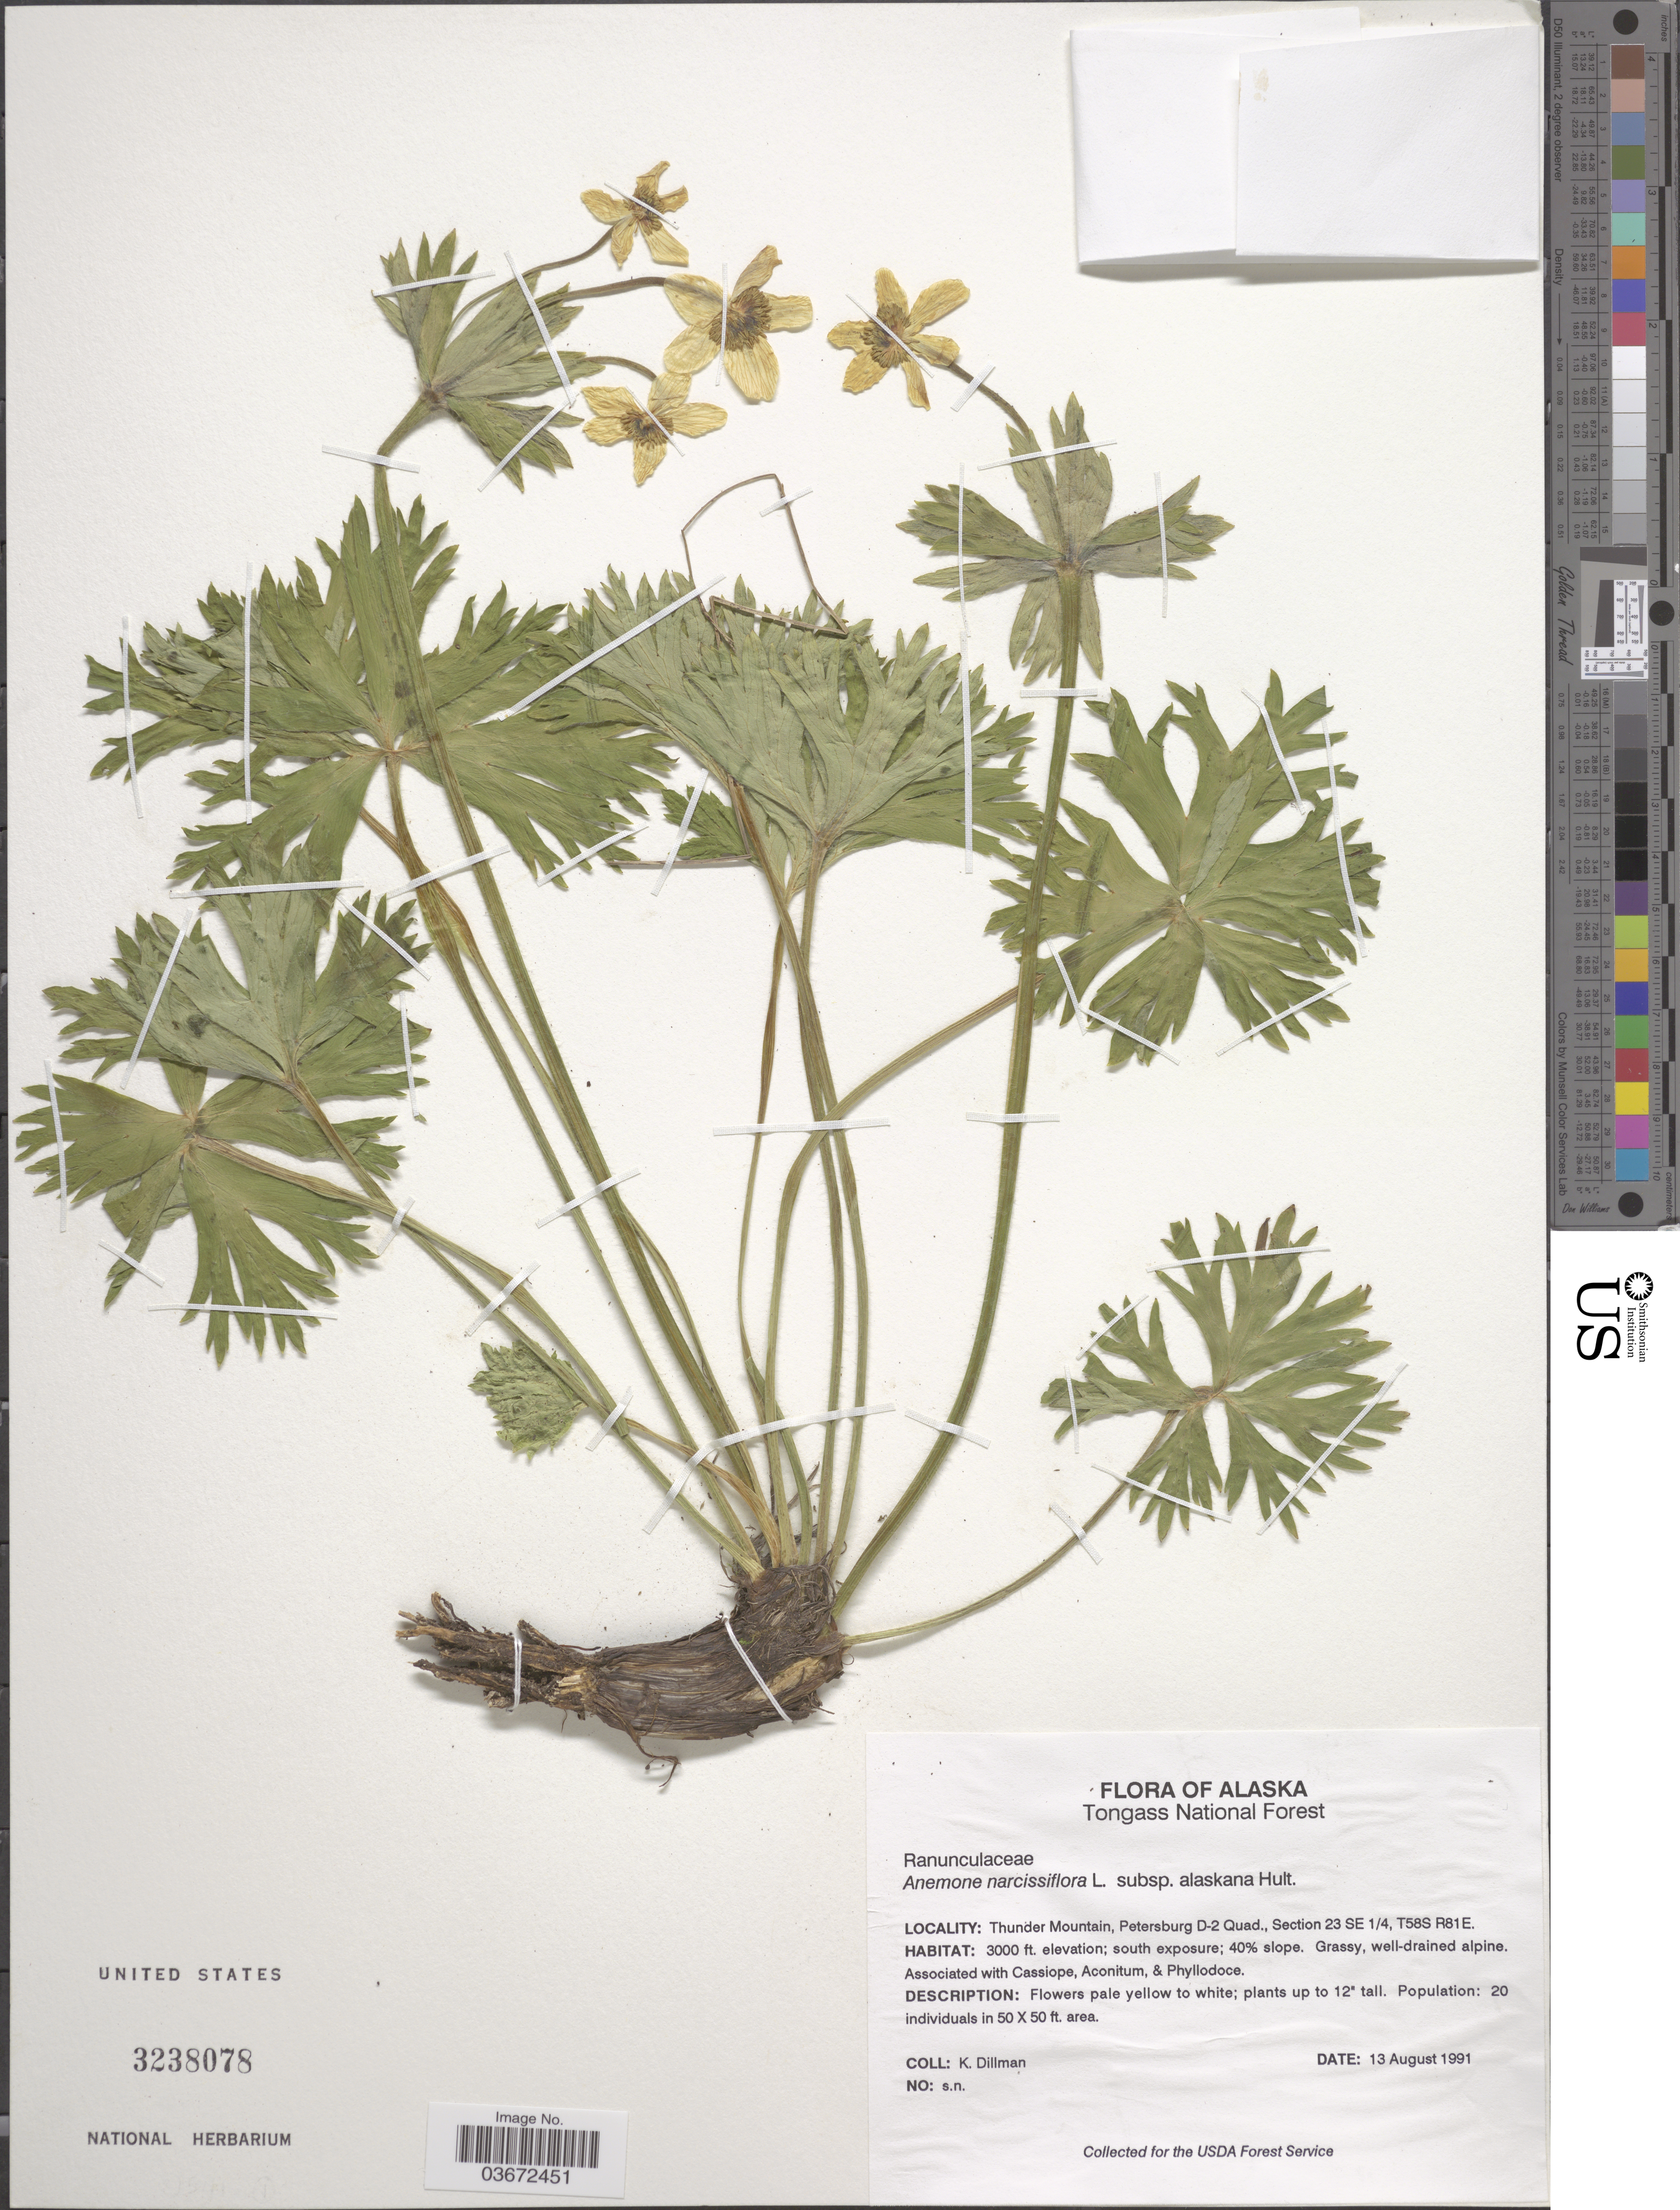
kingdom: Plantae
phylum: Tracheophyta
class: Magnoliopsida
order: Ranunculales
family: Ranunculaceae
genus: Anemone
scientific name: Anemone narcissiflora var. alaskana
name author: (Hultén) B. Boivin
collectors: K. Dillman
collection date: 1991-08-13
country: United States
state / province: Alaska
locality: Tongass National Forest. Thunder Mountain, Petersburg D-2 Quad., Section 23 SE 1/4, T58S R81E.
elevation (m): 914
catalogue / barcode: US 3238078